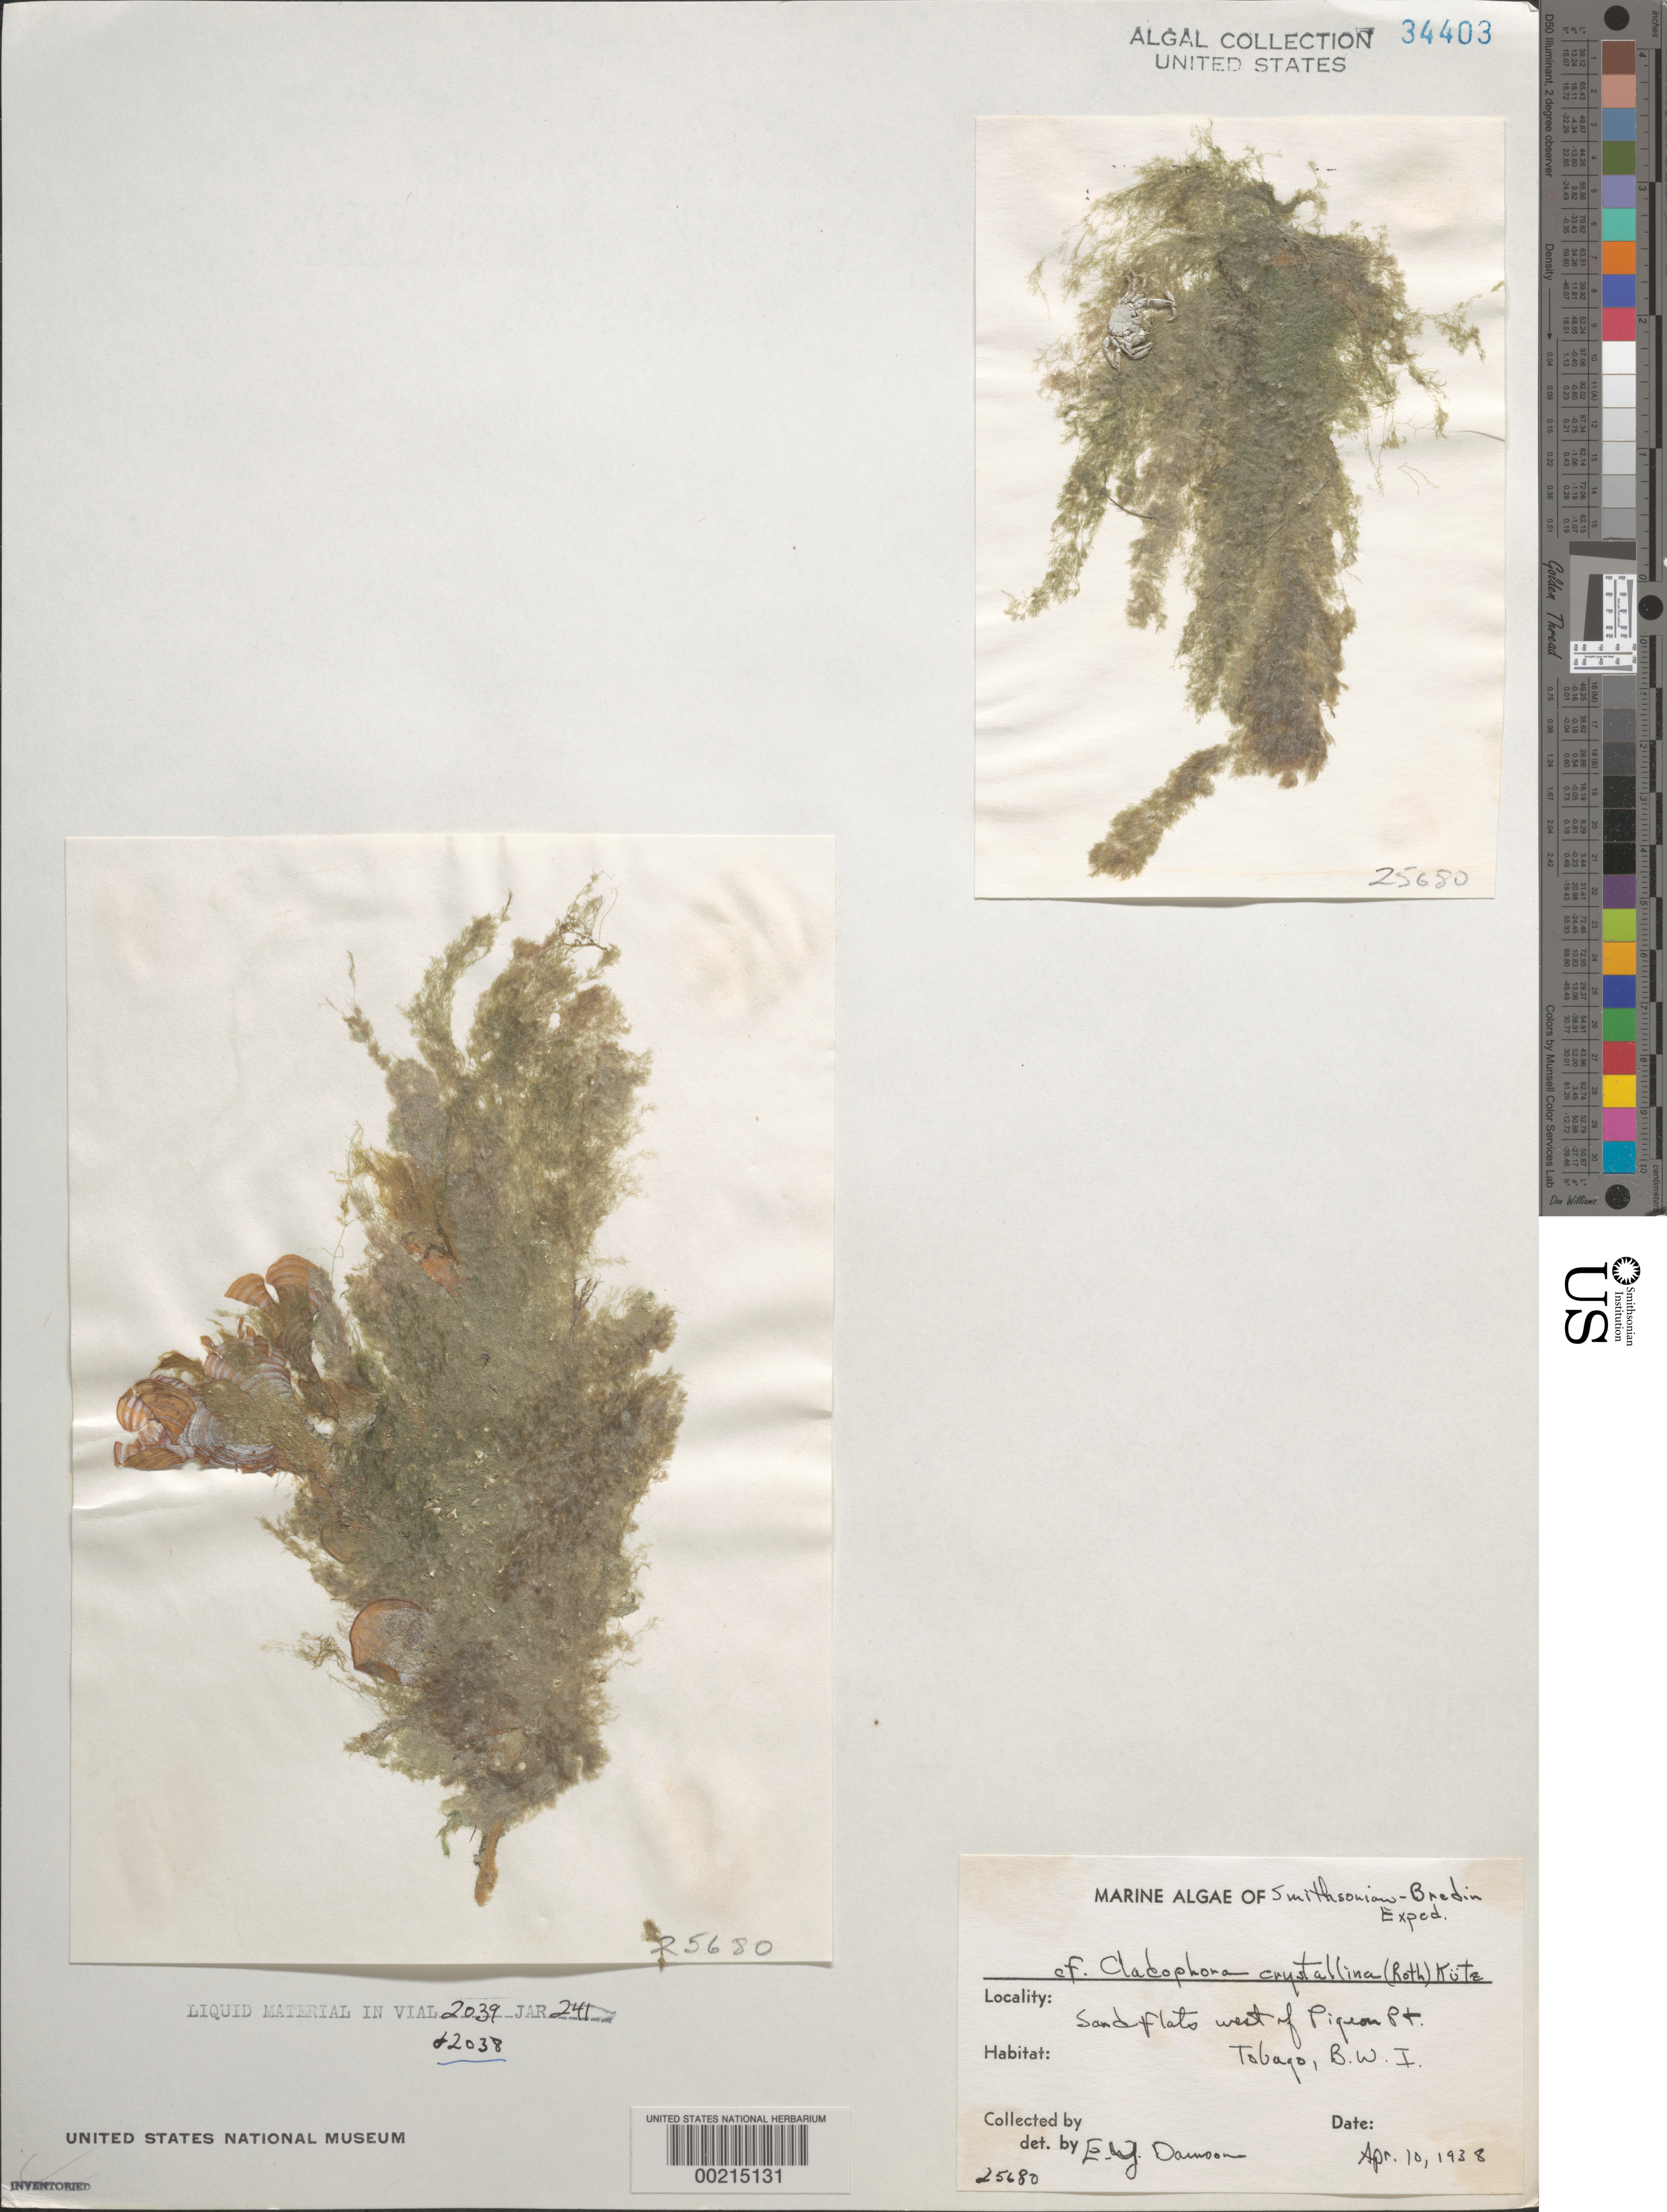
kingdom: Plantae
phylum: Chlorophyta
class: Ulvophyceae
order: Cladophorales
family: Cladophoraceae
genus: Cladophora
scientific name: Cladophora crystallina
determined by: Dawson, E. Y.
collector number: EYD 25680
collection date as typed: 10 Apr 1938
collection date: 1938-04-10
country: Trinidad and Tobago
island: Tobago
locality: West of Pigeon Point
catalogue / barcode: US 34403